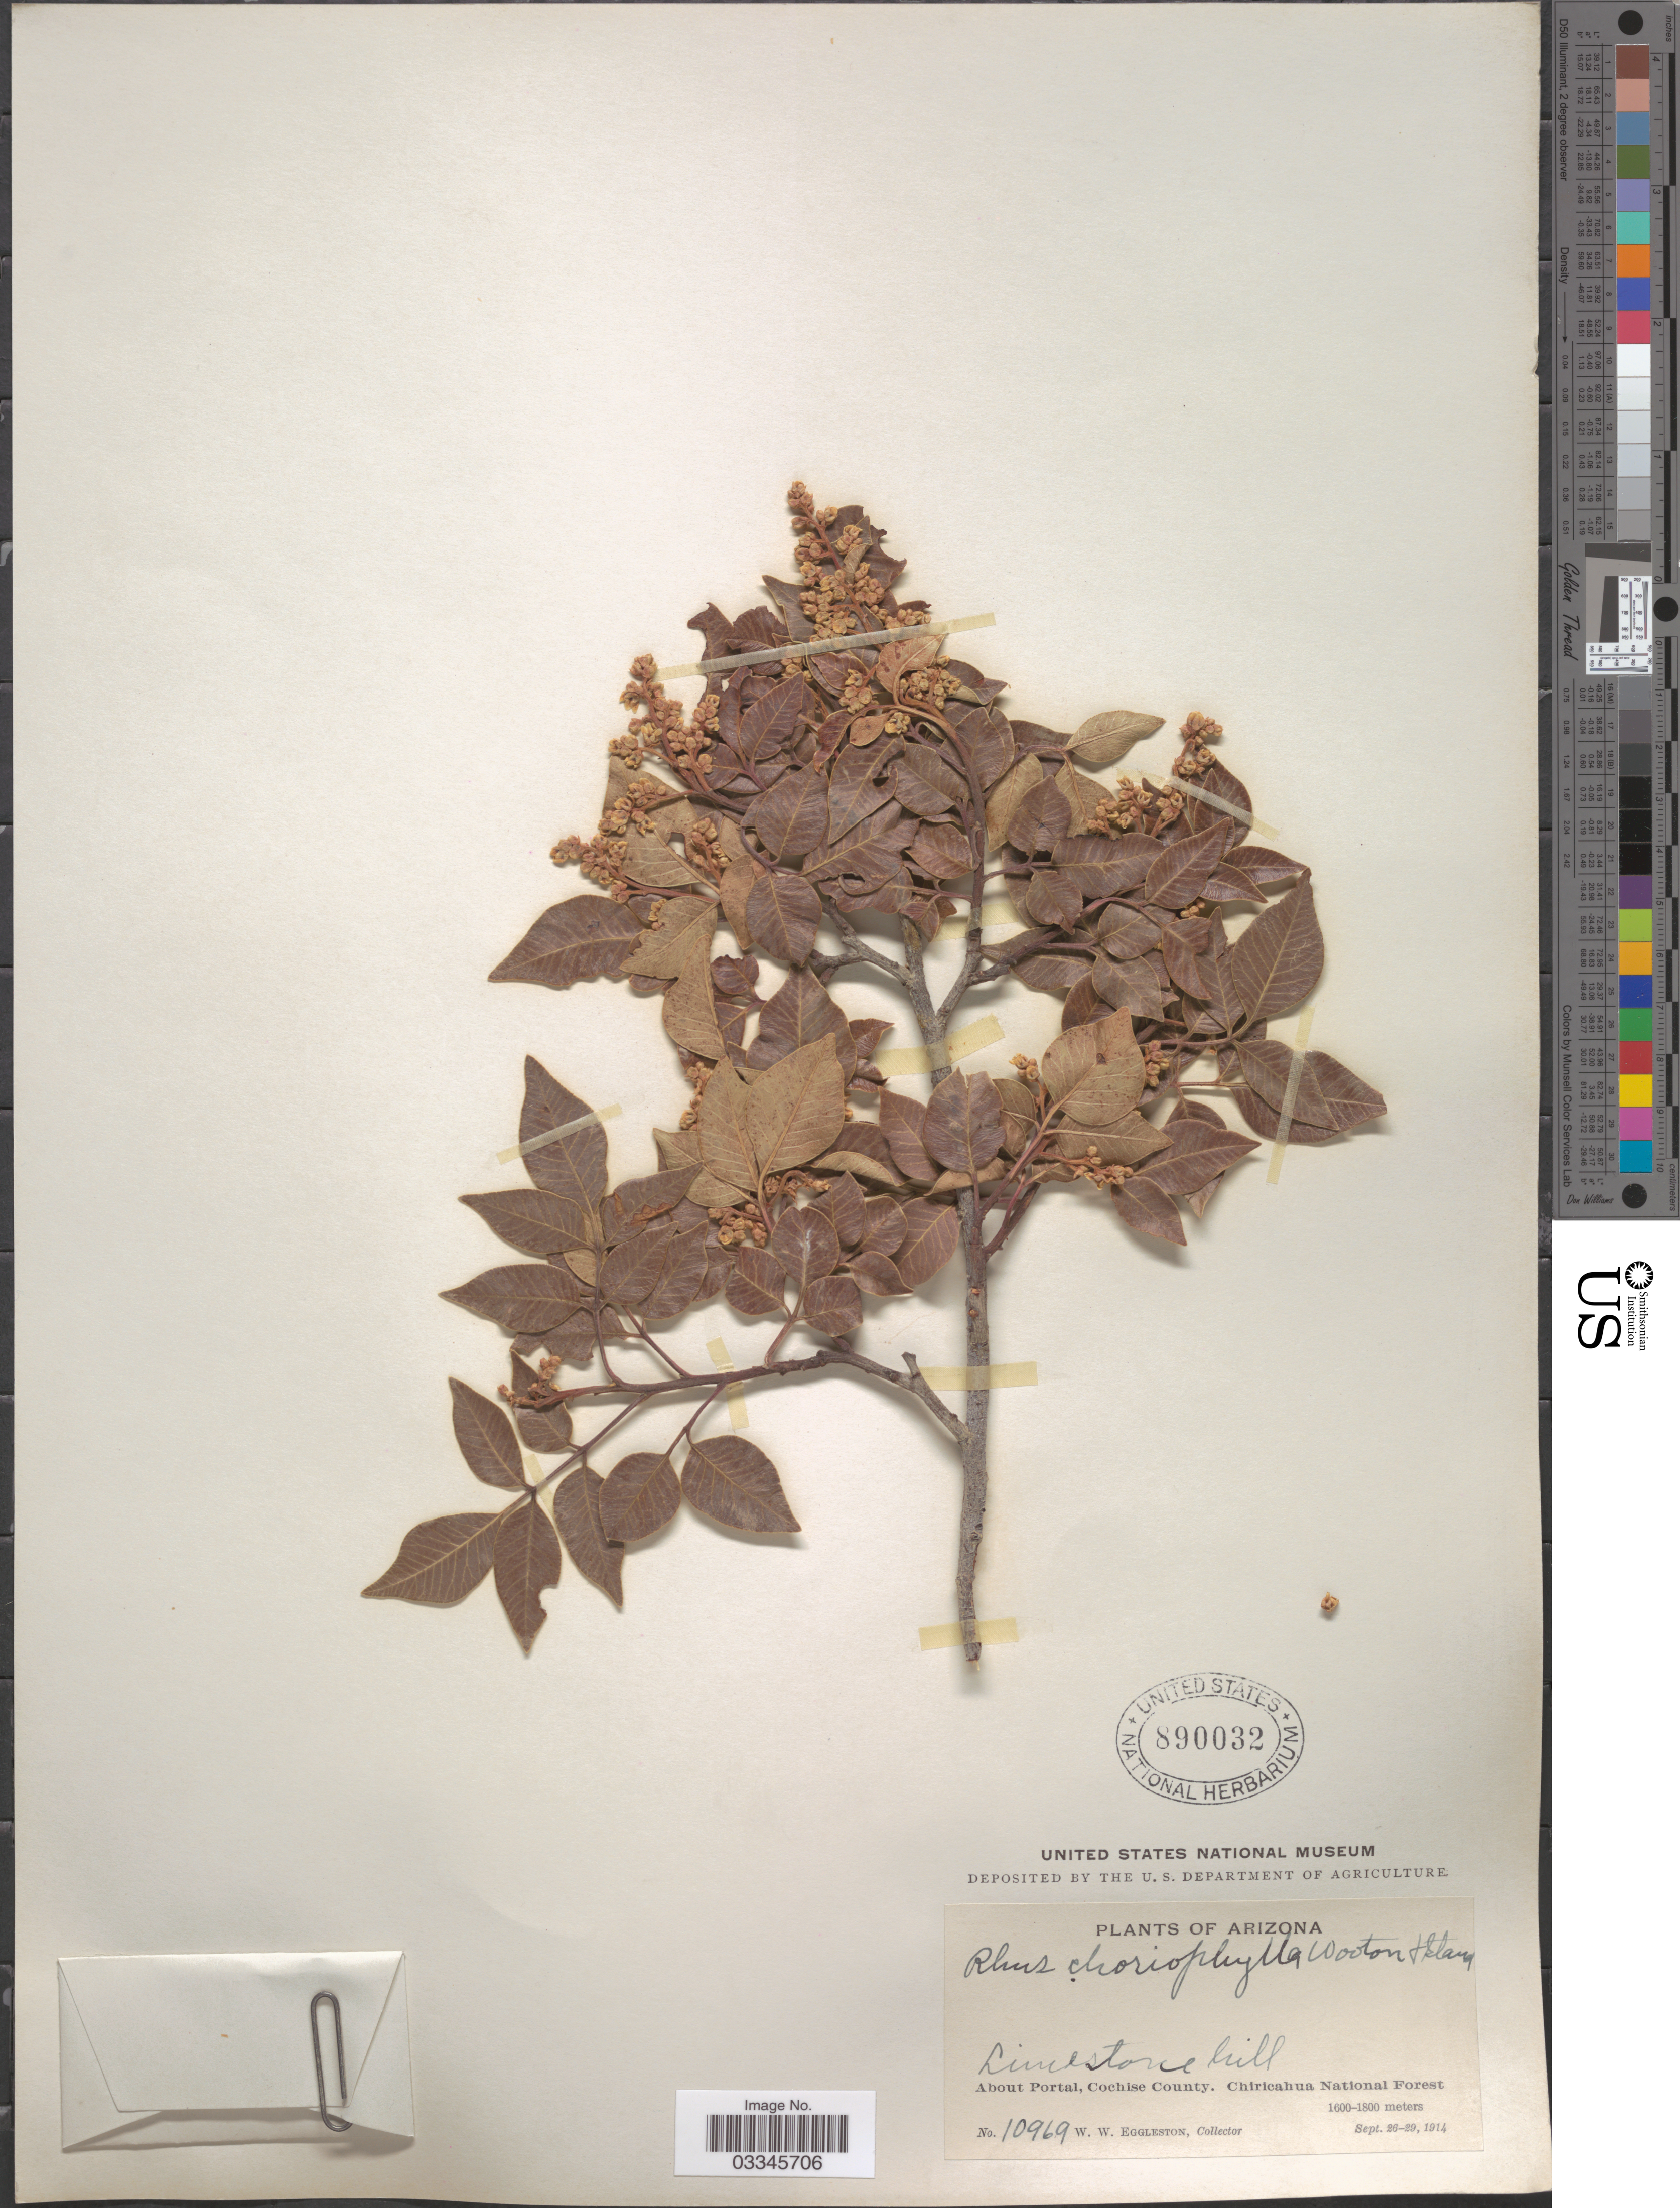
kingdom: Plantae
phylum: Tracheophyta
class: Magnoliopsida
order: Sapindales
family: Anacardiaceae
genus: Rhus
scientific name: Rhus choriophylla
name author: Wooton & Standl.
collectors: W. W. Eggleston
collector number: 10969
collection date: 1914-09-26/1914-09-29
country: United States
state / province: Arizona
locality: Limestone hill. About Portal, Cochise County. Chiricahua National Forest.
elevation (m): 1600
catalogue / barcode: US 890032